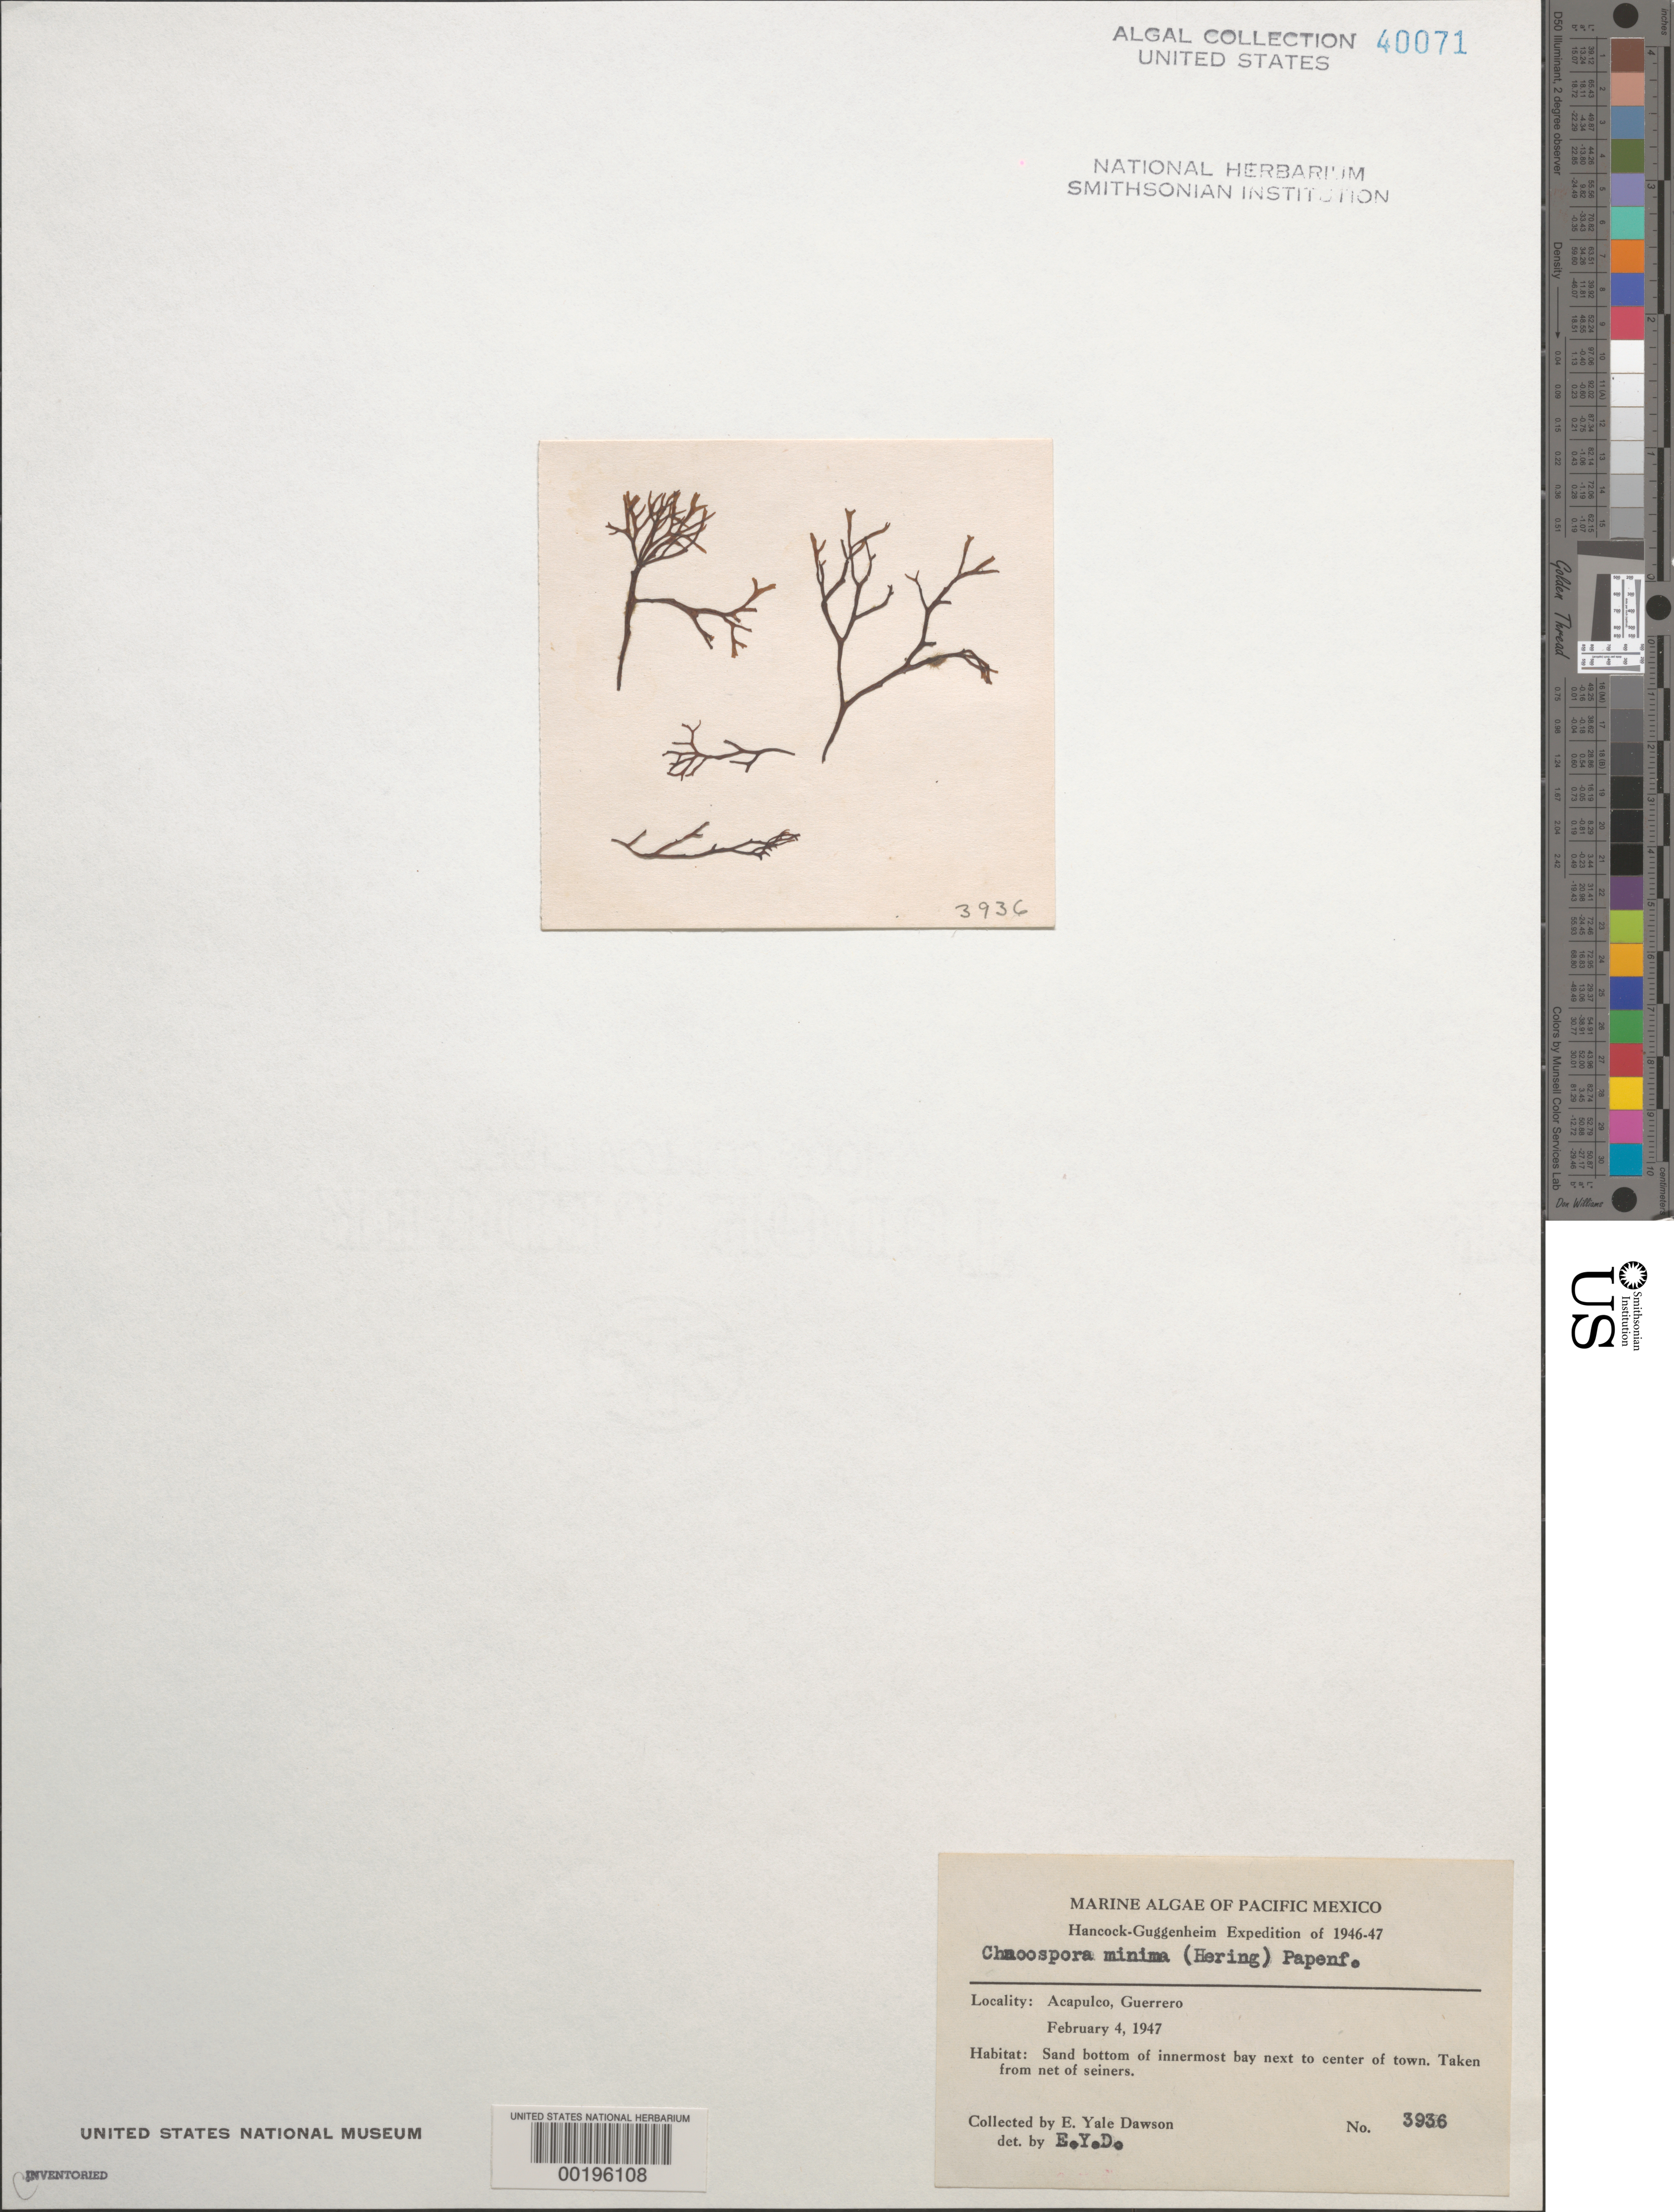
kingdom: Chromista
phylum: Ochrophyta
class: Phaeophyceae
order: Scytosiphonales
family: Scytosiphonaceae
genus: Chnoospora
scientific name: Chnoospora minima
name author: (Hering) Papenf.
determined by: Dawson, E. Y.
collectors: E. Y. Dawson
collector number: EYD 3936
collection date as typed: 04 February 1947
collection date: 1947-02-04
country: Mexico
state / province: Guerrero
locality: Acapulco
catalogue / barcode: US 40071